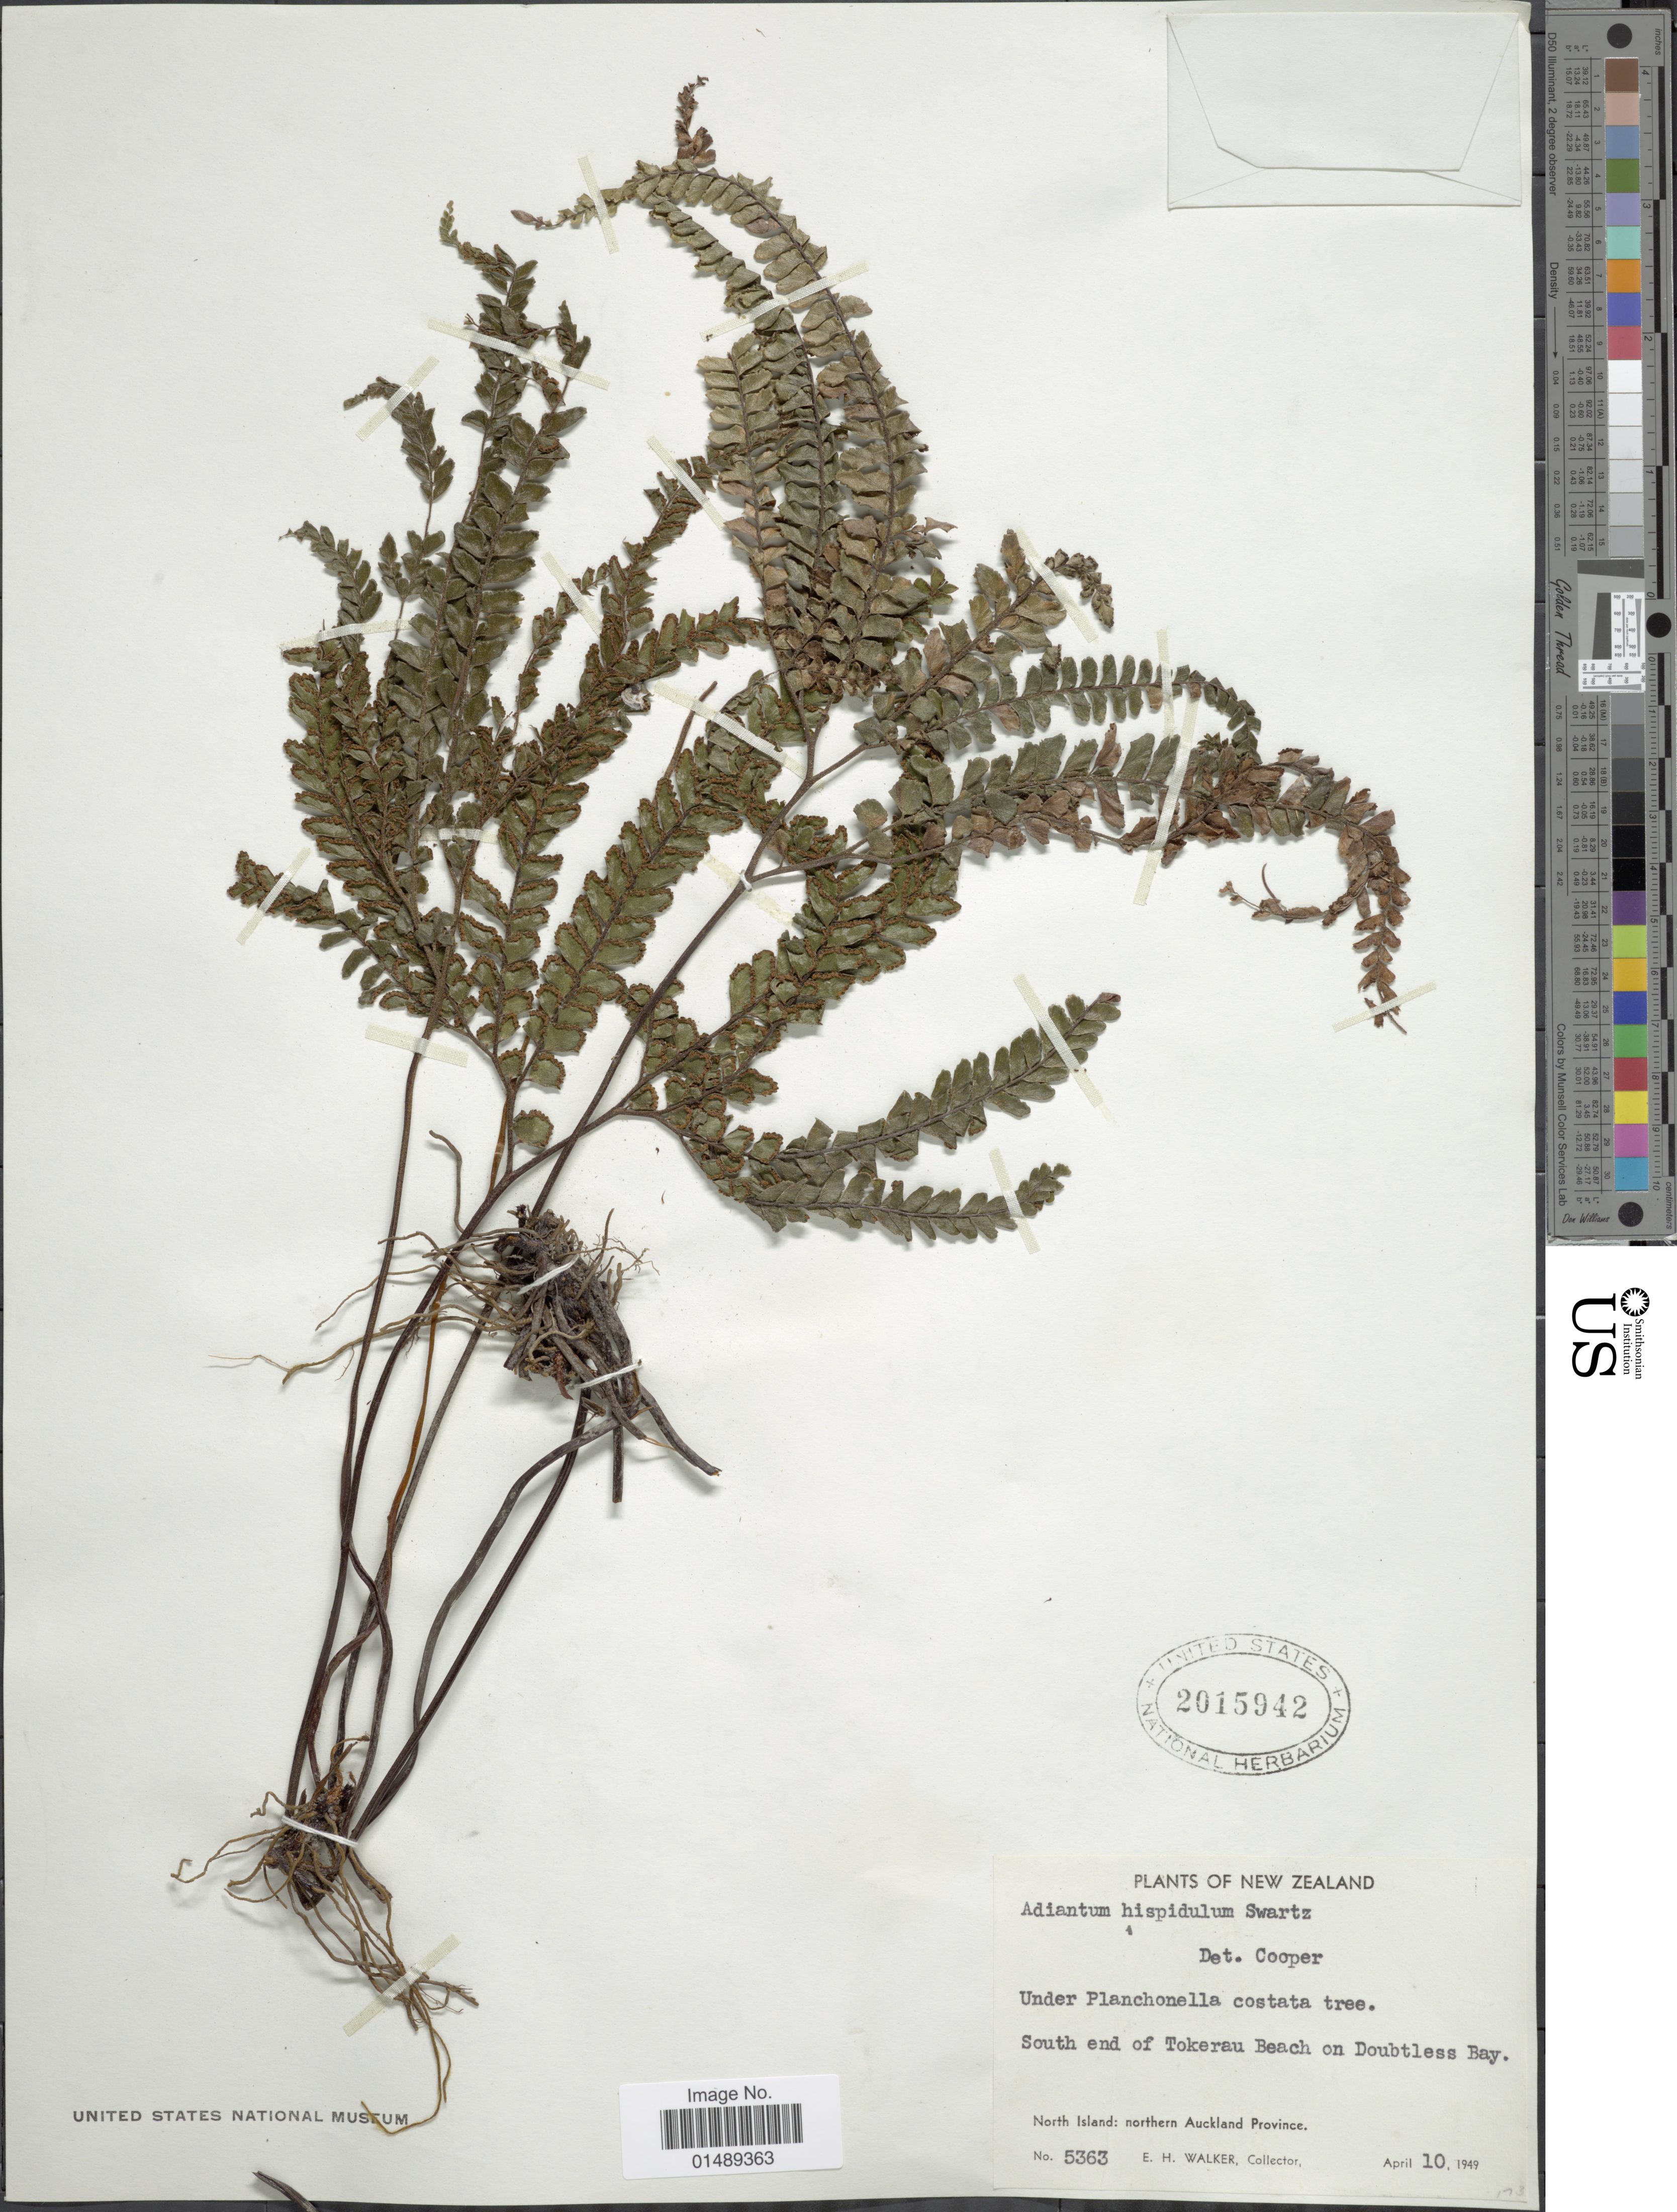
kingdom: Plantae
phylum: Tracheophyta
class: Polypodiopsida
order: Polypodiales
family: Pteridaceae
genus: Adiantum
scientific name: Adiantum hispidulum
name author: Sw.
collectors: E. H. Walker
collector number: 5363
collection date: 1949-04-10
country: New Zealand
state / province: Auckland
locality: South end of Tokerau Beach on Doubtless Bay, North Island: northern Auckland province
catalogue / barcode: US 2015942